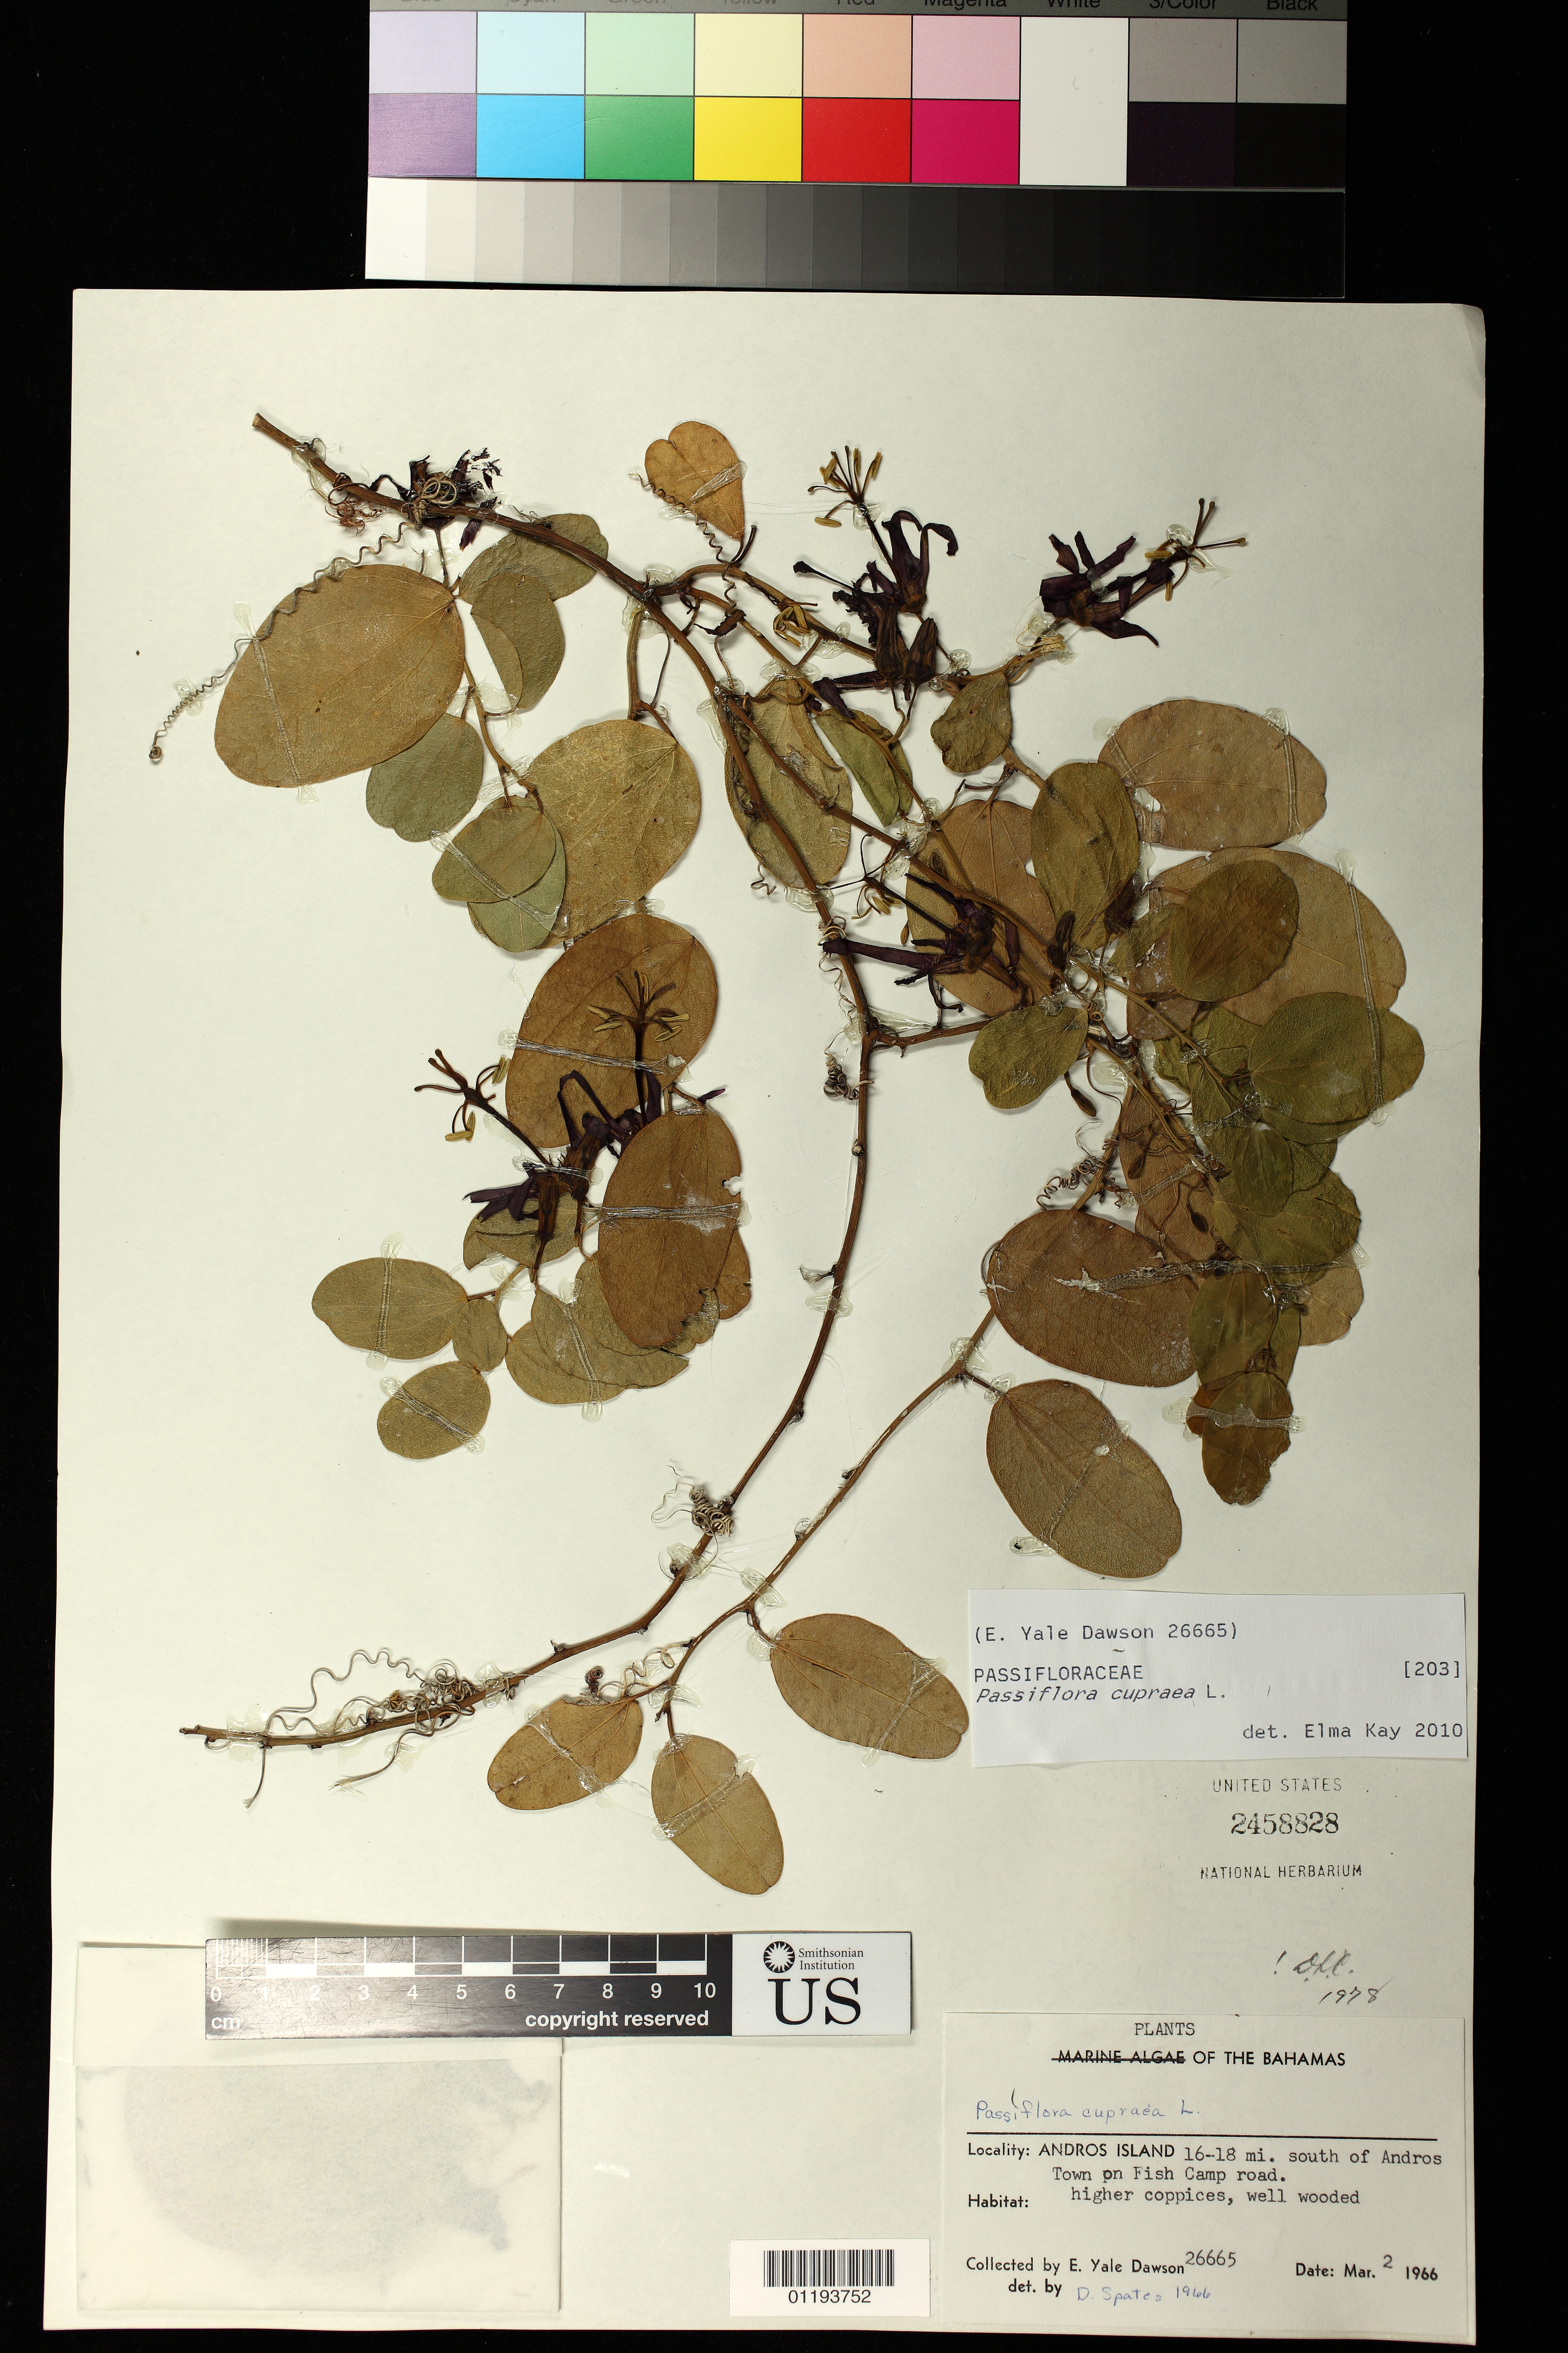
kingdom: Plantae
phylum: Tracheophyta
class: Magnoliopsida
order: Malpighiales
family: Passifloraceae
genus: Passiflora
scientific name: Passiflora cupraea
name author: L.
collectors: E. Y. Dawson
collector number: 26665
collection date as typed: Mar 2 1966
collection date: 1966-03-02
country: Bahamas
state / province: Central Andros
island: Andros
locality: Andros Island, 16-18 mi. south of Andros Town on Fish Camp Road.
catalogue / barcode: US 2458828